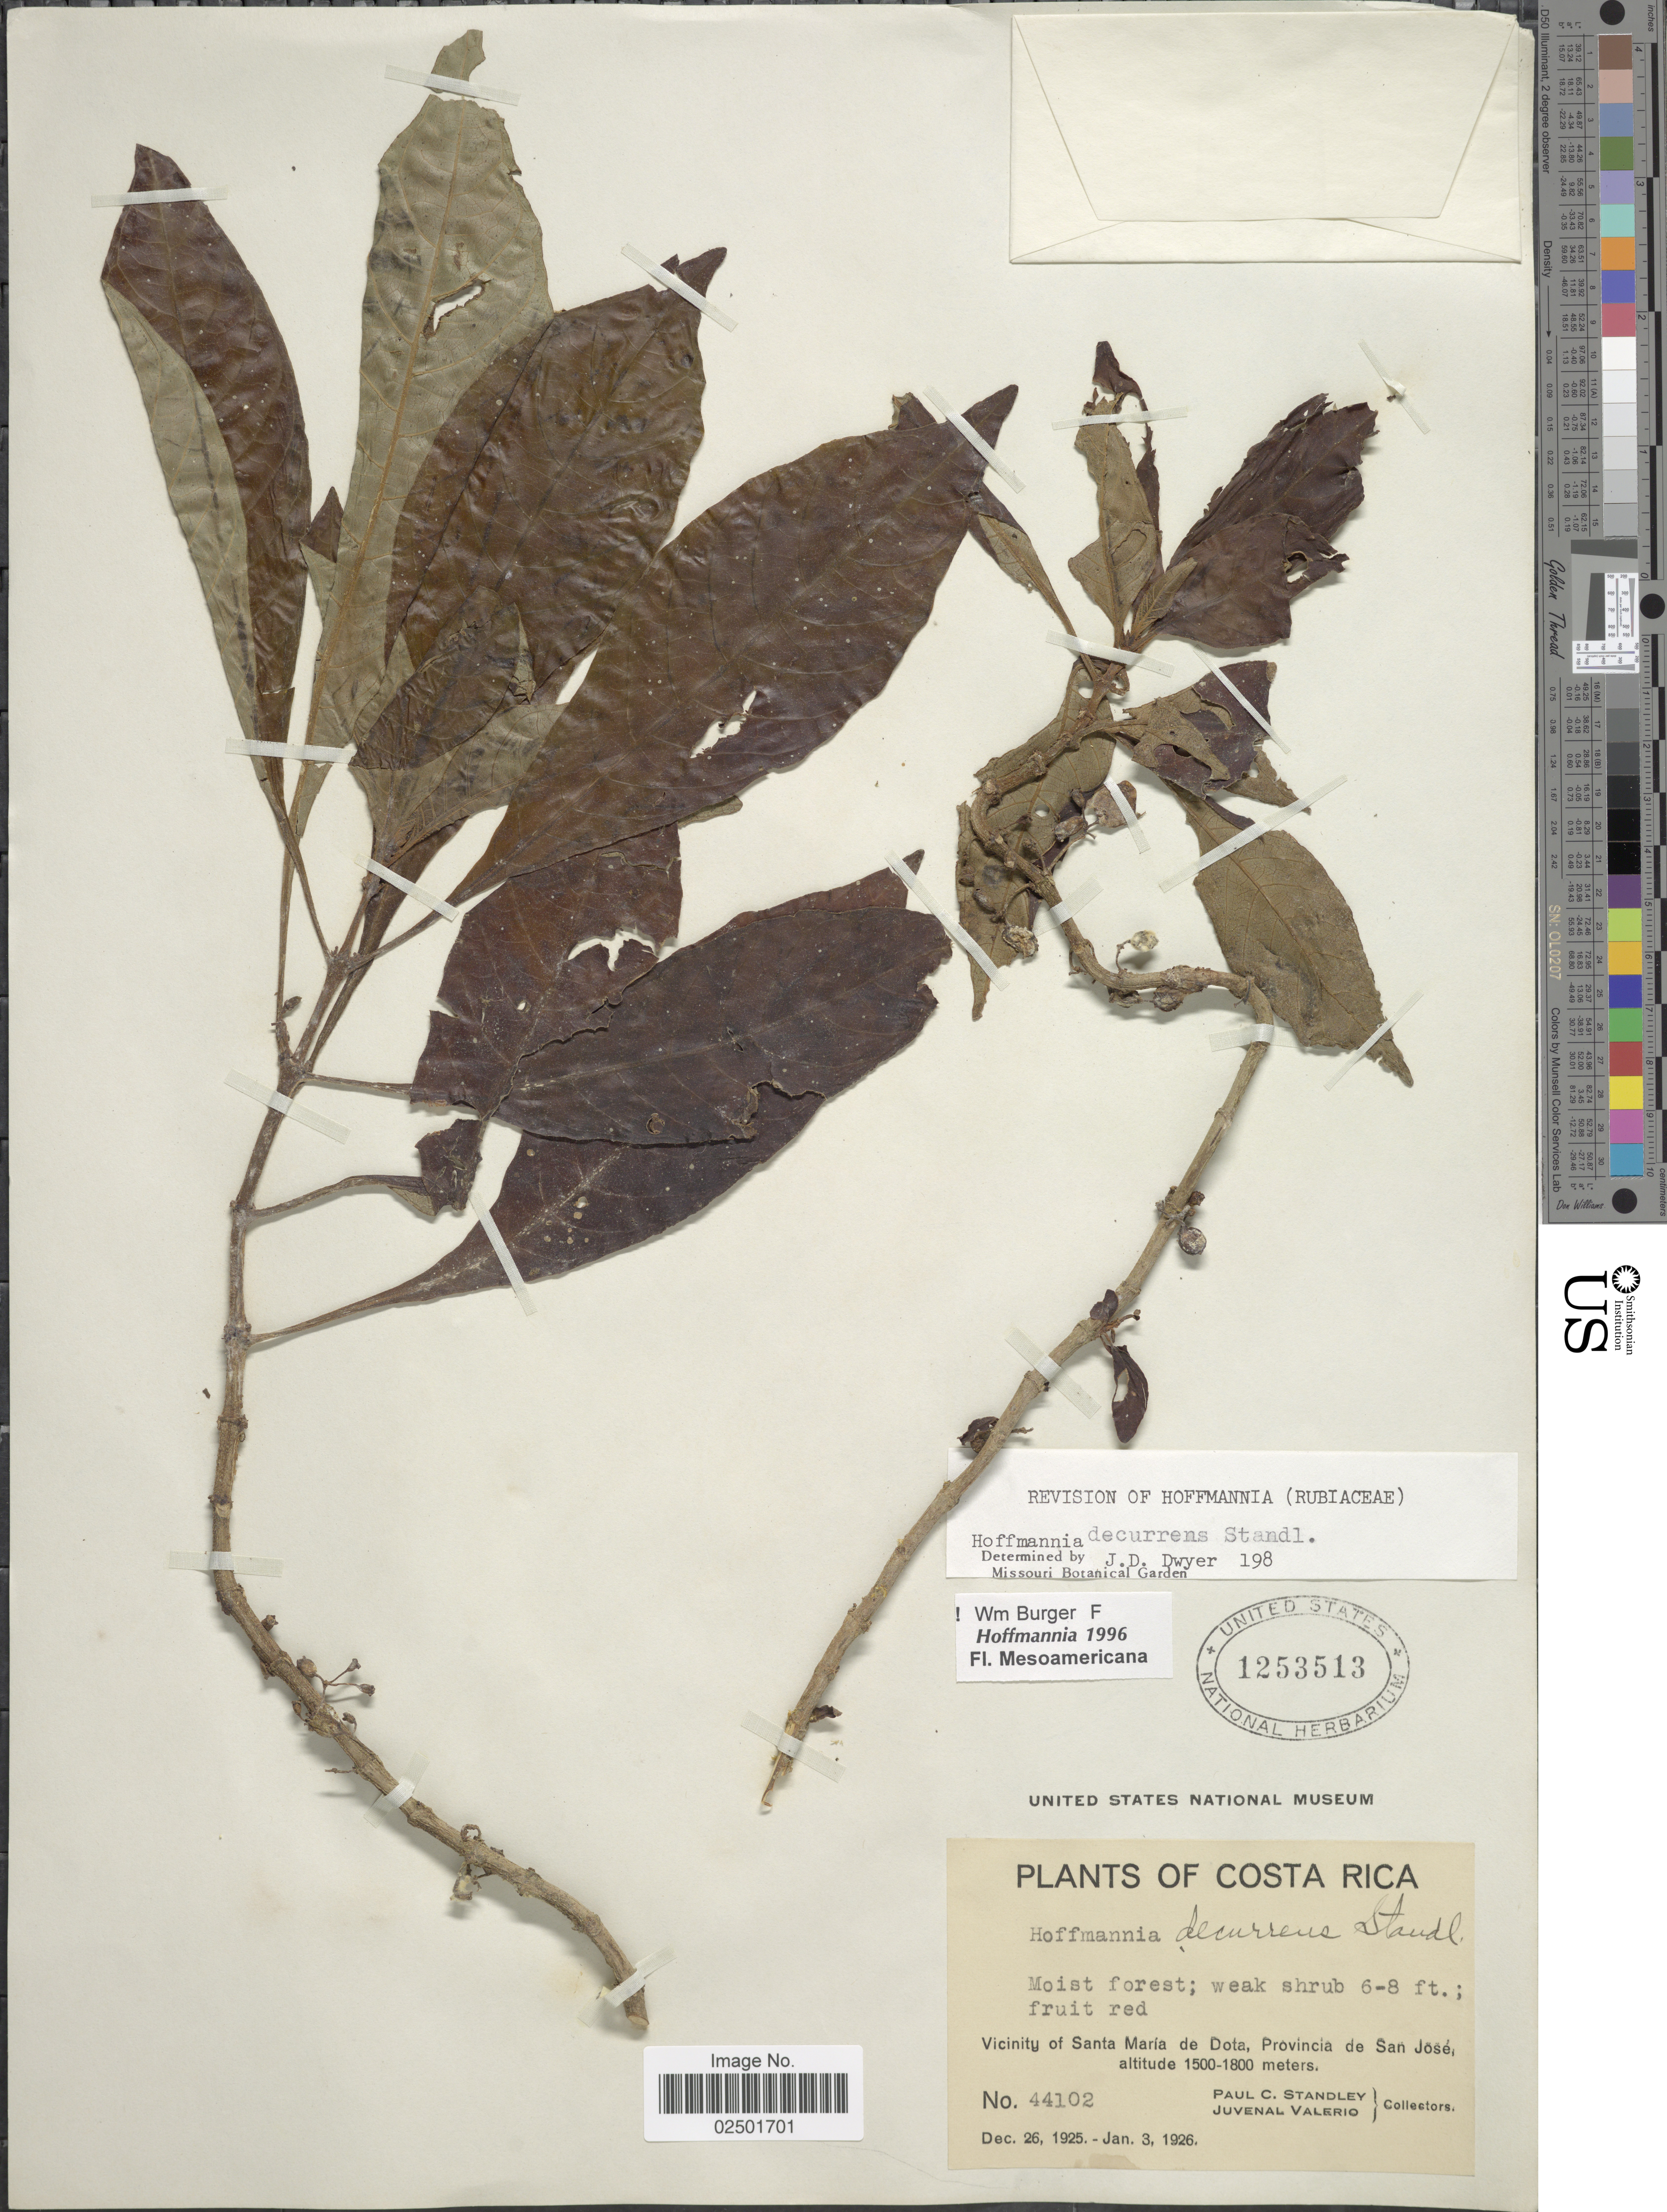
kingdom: Plantae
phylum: Tracheophyta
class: Magnoliopsida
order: Gentianales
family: Rubiaceae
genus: Hoffmannia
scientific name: Hoffmannia decurrens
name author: Standl.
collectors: P. C. Standley & J. Valerio R.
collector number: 44102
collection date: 1925-12-26/1926-01-03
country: Costa Rica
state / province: San José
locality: Vicinity of Santa María de Dota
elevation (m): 1500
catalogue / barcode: US 1253513